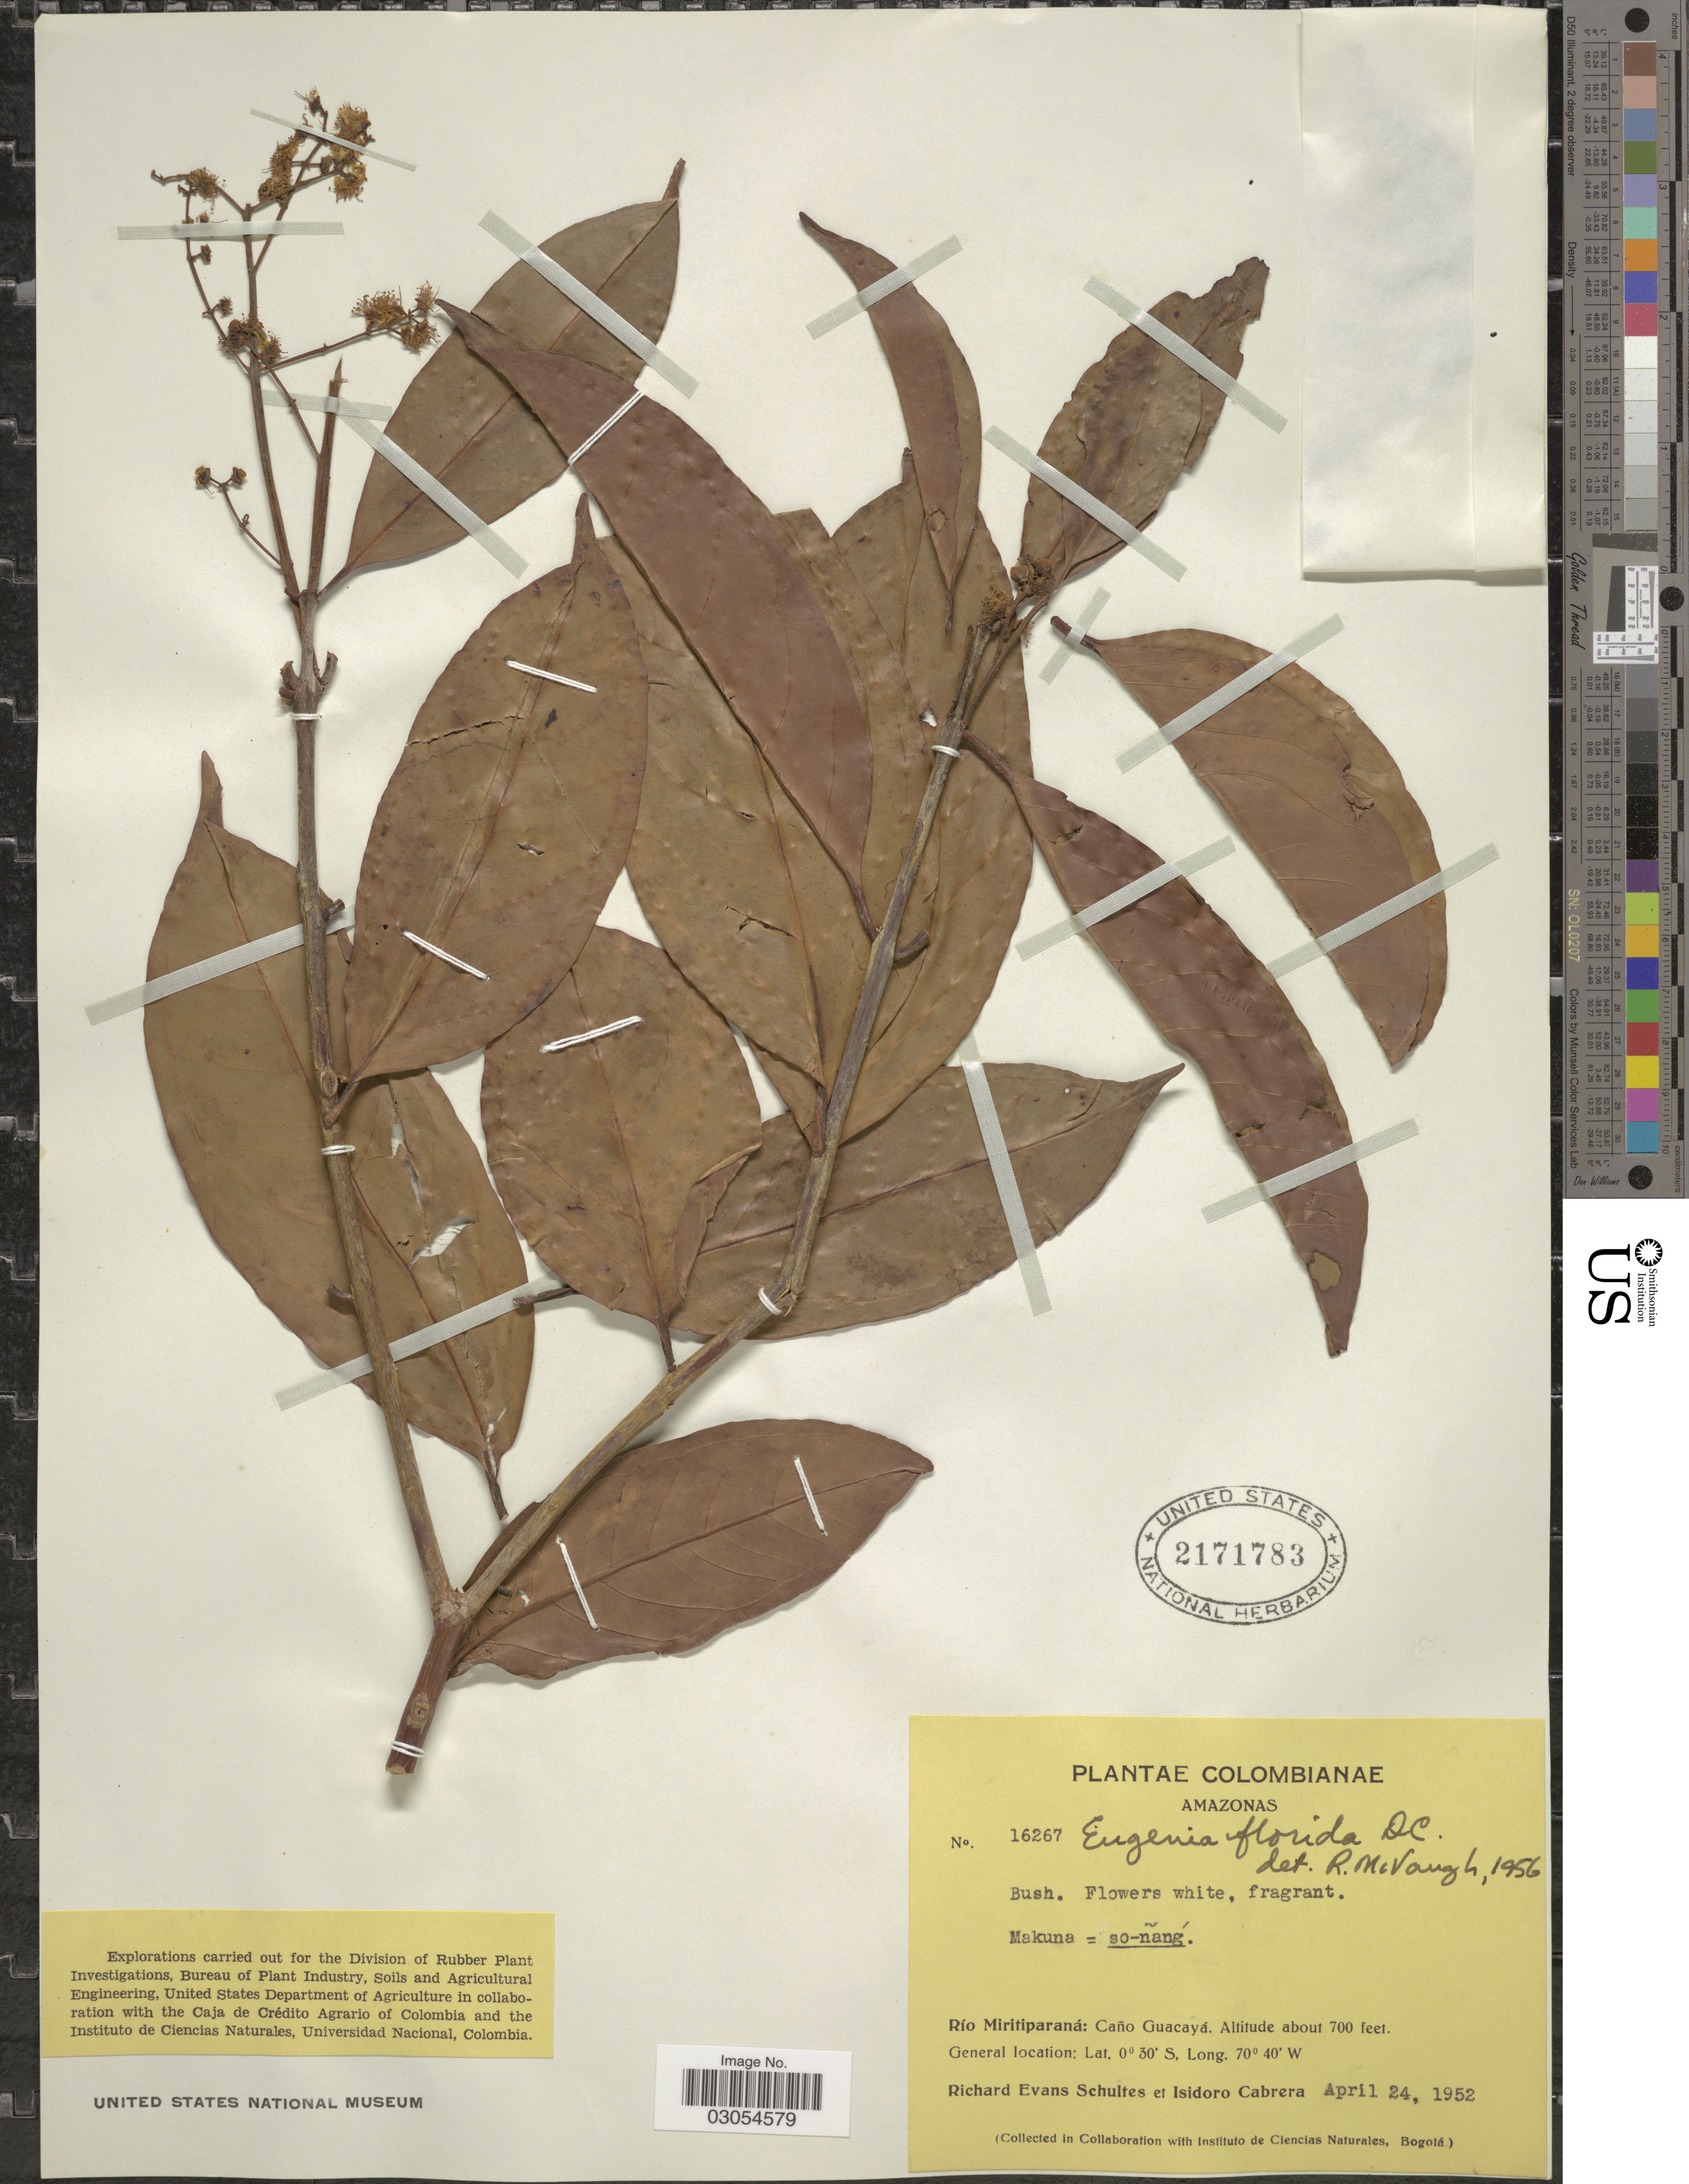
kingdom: Plantae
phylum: Tracheophyta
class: Magnoliopsida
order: Myrtales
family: Myrtaceae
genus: Eugenia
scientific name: Eugenia florida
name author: DC.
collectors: R. E. Schultes & I. Cabrera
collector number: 16267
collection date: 1952-04-24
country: Colombia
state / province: Amazônas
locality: Río Miritiparaná: Caño Guacayá.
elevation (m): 213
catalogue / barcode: US 2171783